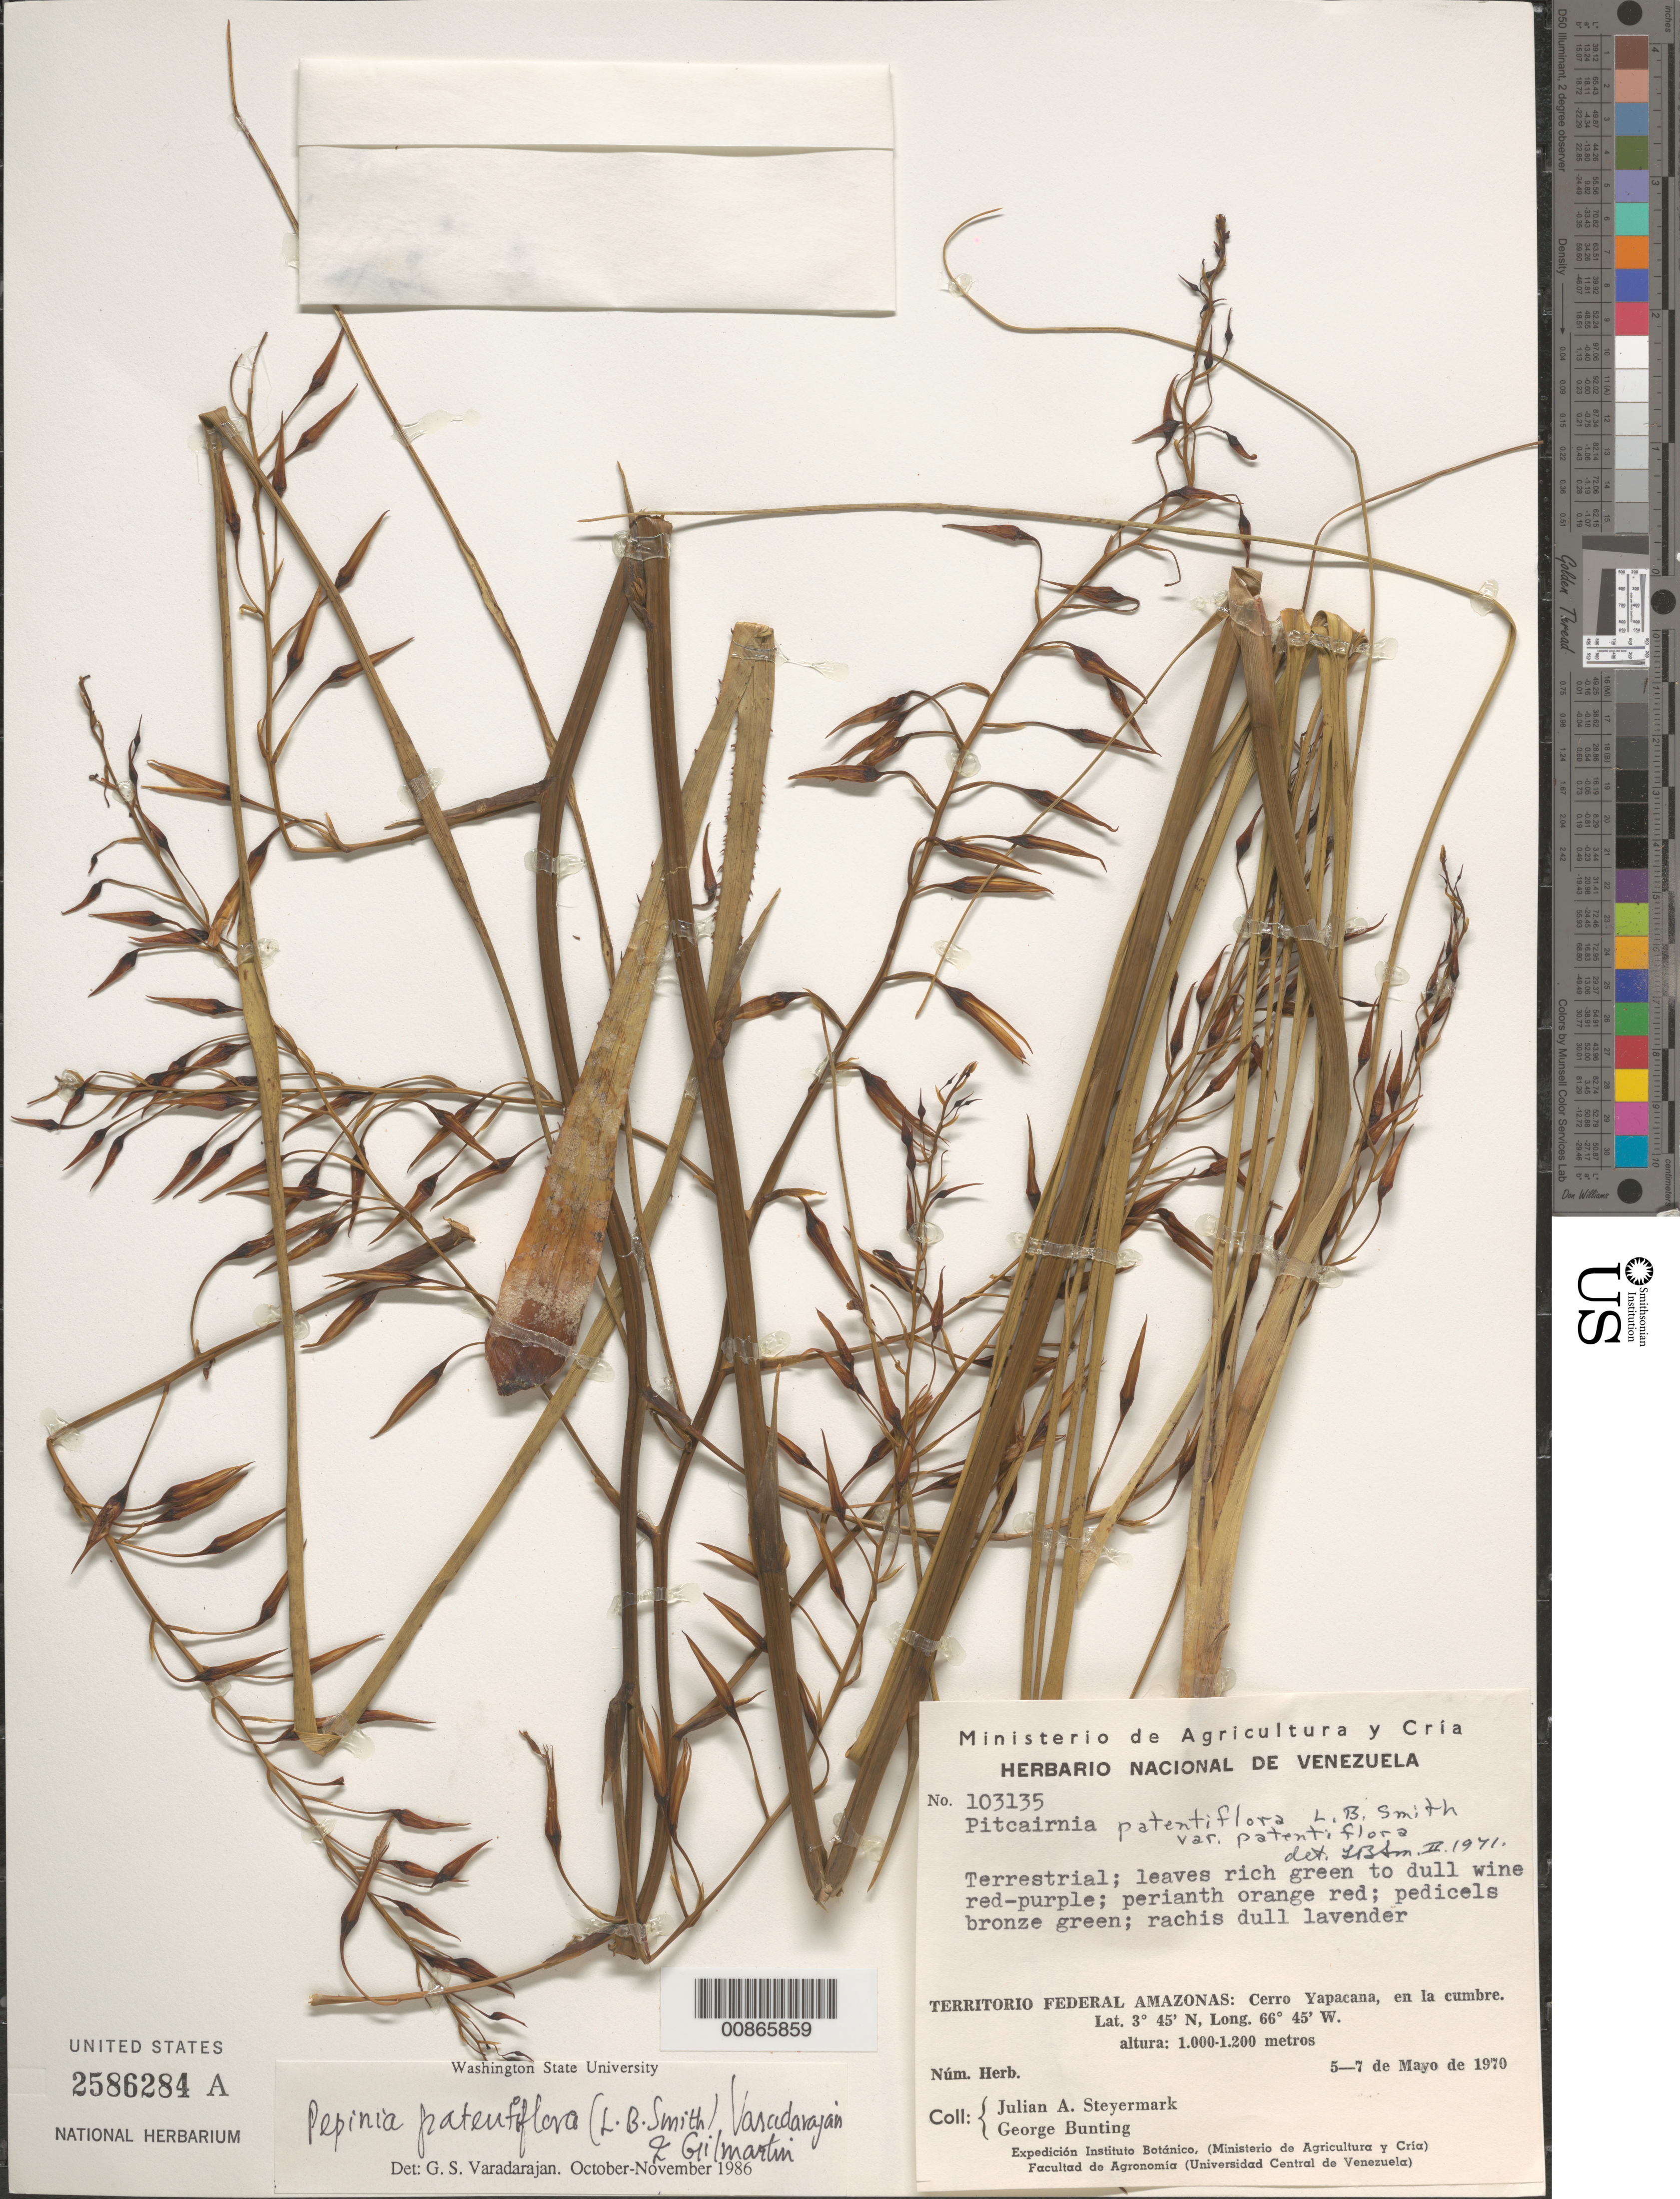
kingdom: Plantae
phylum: Tracheophyta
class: Liliopsida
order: Poales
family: Bromeliaceae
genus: Pitcairnia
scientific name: Pitcairnia patentiflora var. patentiflora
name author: L.B. Sm.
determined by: Smith, Lyman B., (US), NMNH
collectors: J. Steyermark & G. S. Bunting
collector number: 103135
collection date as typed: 5-May-70 to 7-May-70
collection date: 1970-05-05/1970-05-07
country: Venezuela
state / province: Amazonas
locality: Cerro Yapacána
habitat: Cumbre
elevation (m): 1000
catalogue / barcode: US 2586284A